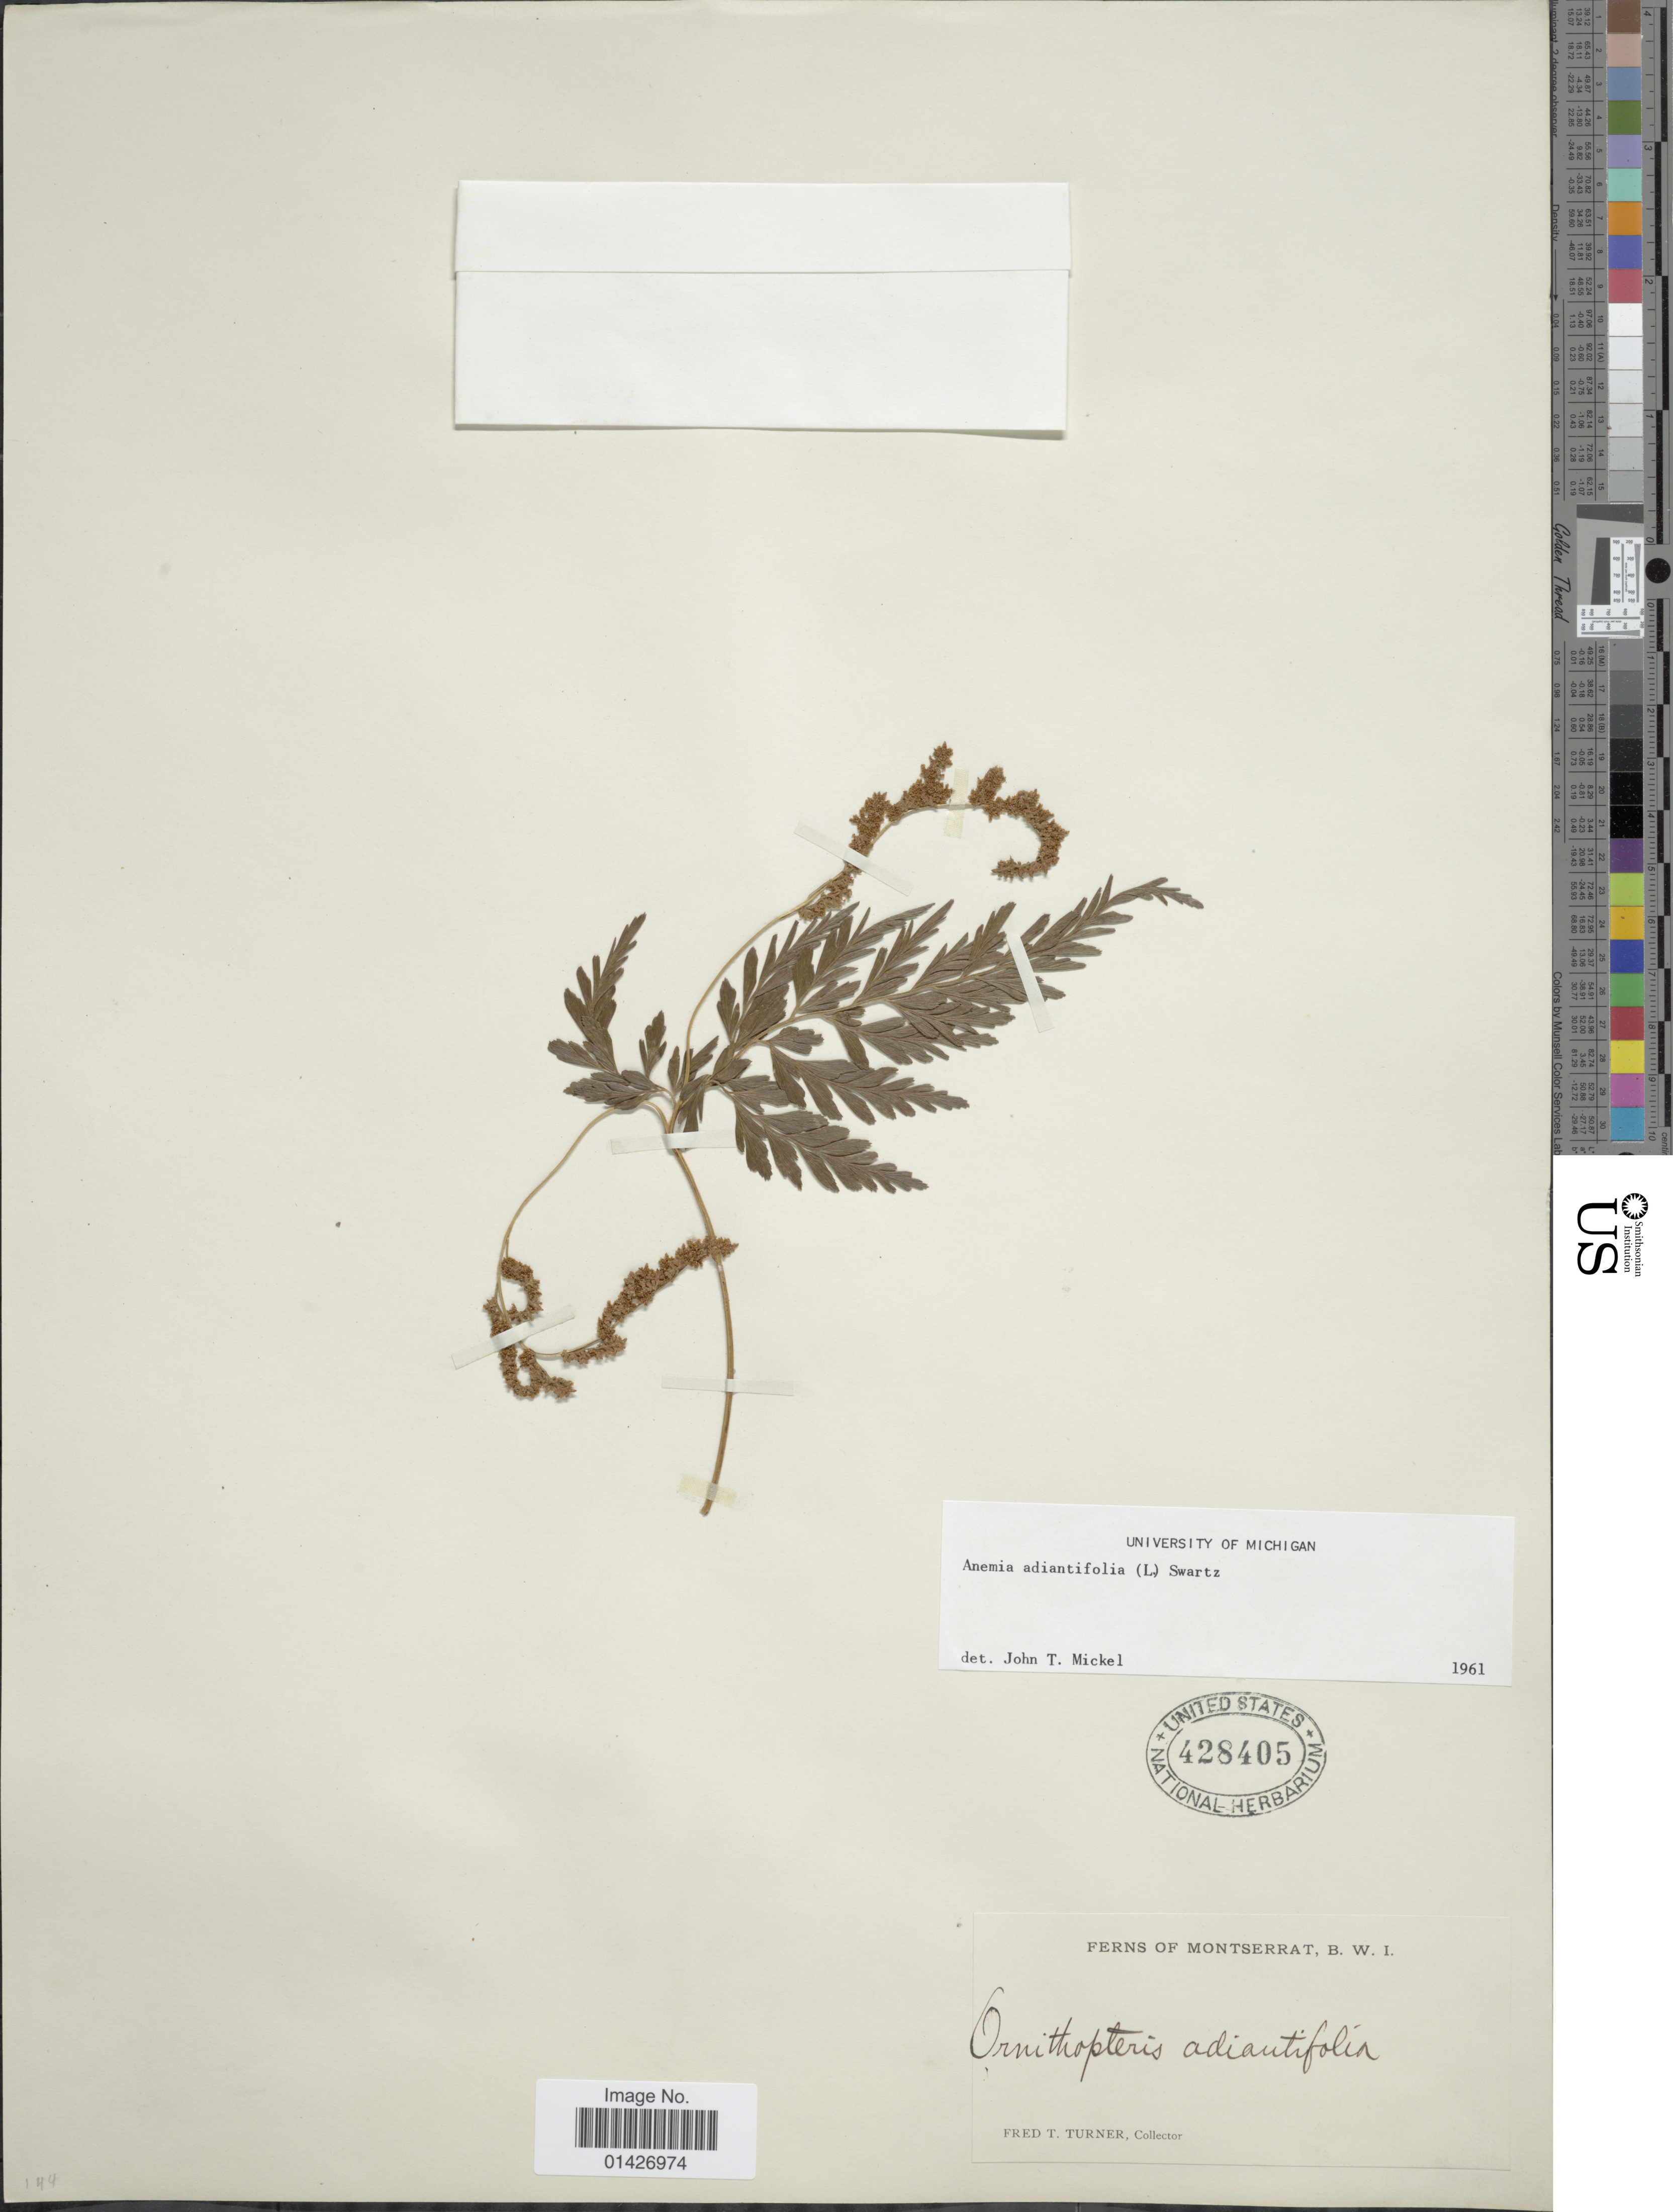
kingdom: Plantae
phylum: Tracheophyta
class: Polypodiopsida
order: Schizaeales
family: Anemiaceae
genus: Anemia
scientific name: Anemia adiantifolia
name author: (L.) Sw.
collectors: F. T. Turner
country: Montserrat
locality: B.W.I.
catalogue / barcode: US 428405